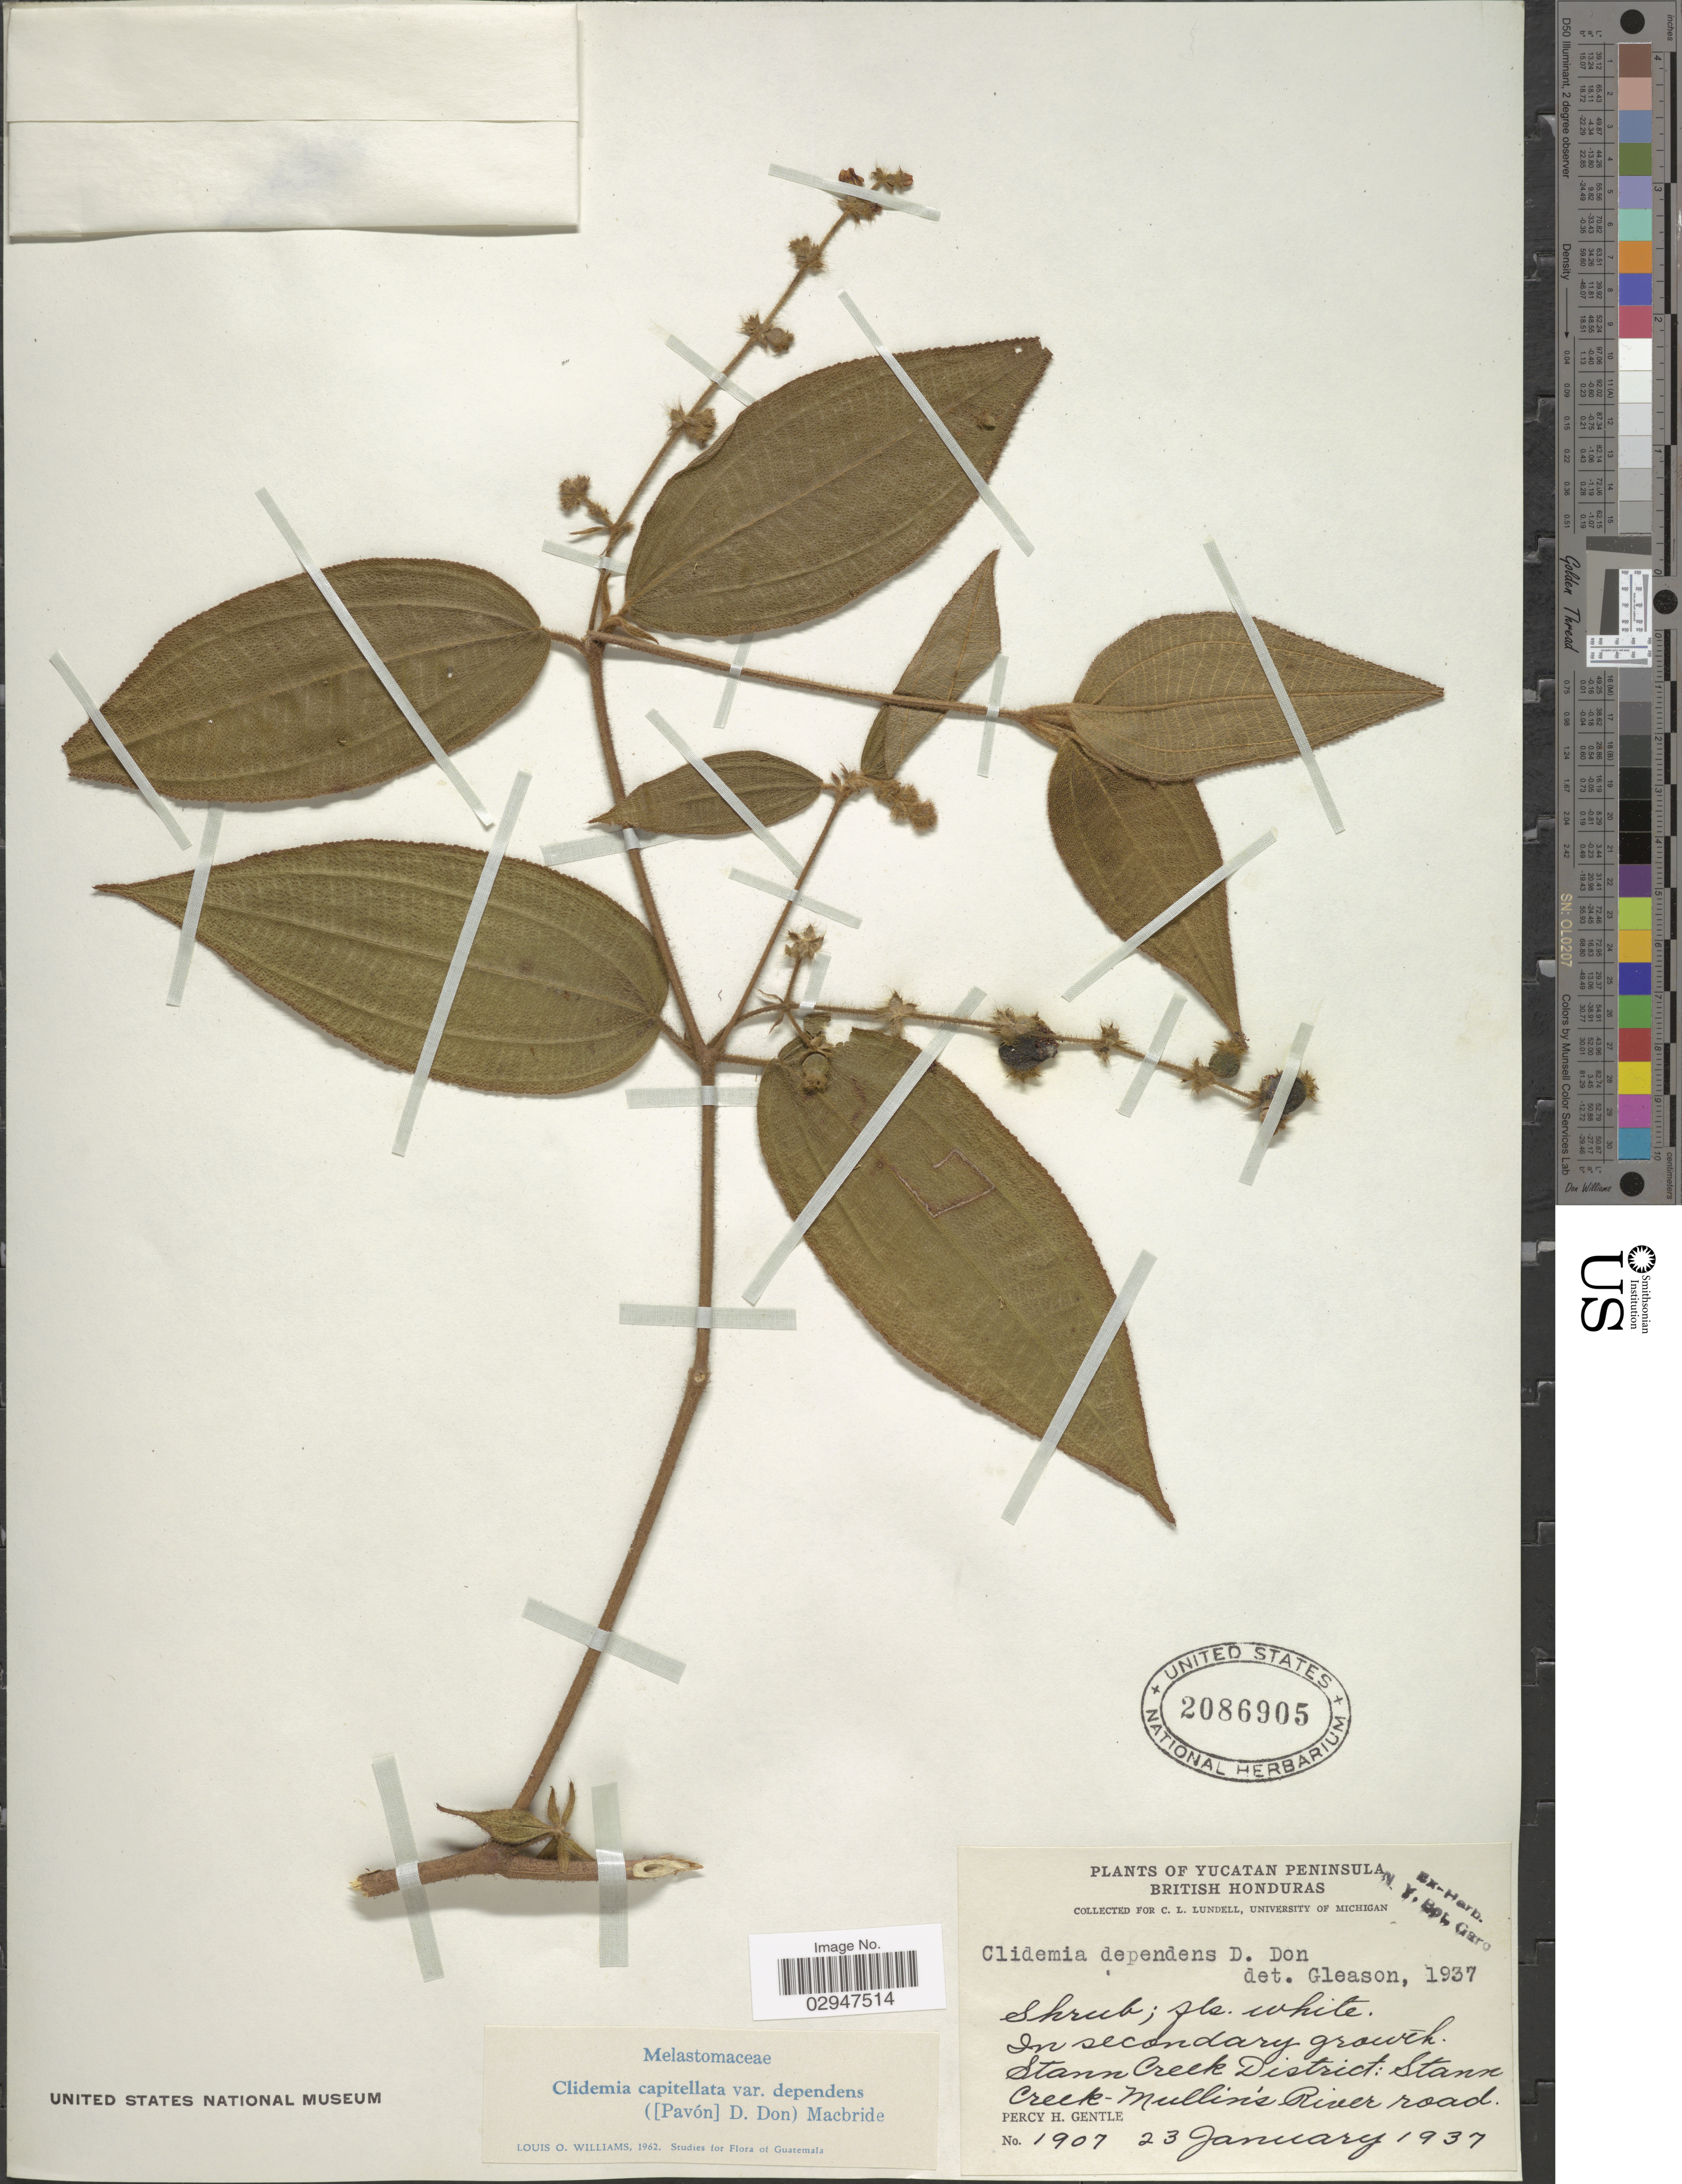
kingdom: Plantae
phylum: Tracheophyta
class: Magnoliopsida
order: Myrtales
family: Melastomataceae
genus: Clidemia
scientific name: Clidemia capitellata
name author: (Bonpl.) D. Don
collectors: P. H. Gentle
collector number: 1907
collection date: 1937-01-23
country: Belize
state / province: Stann Creek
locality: Yucatan Peninsula. British Honduras. Stann Creek District: Stann Creek-Mullin's River road.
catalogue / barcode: US 2086905